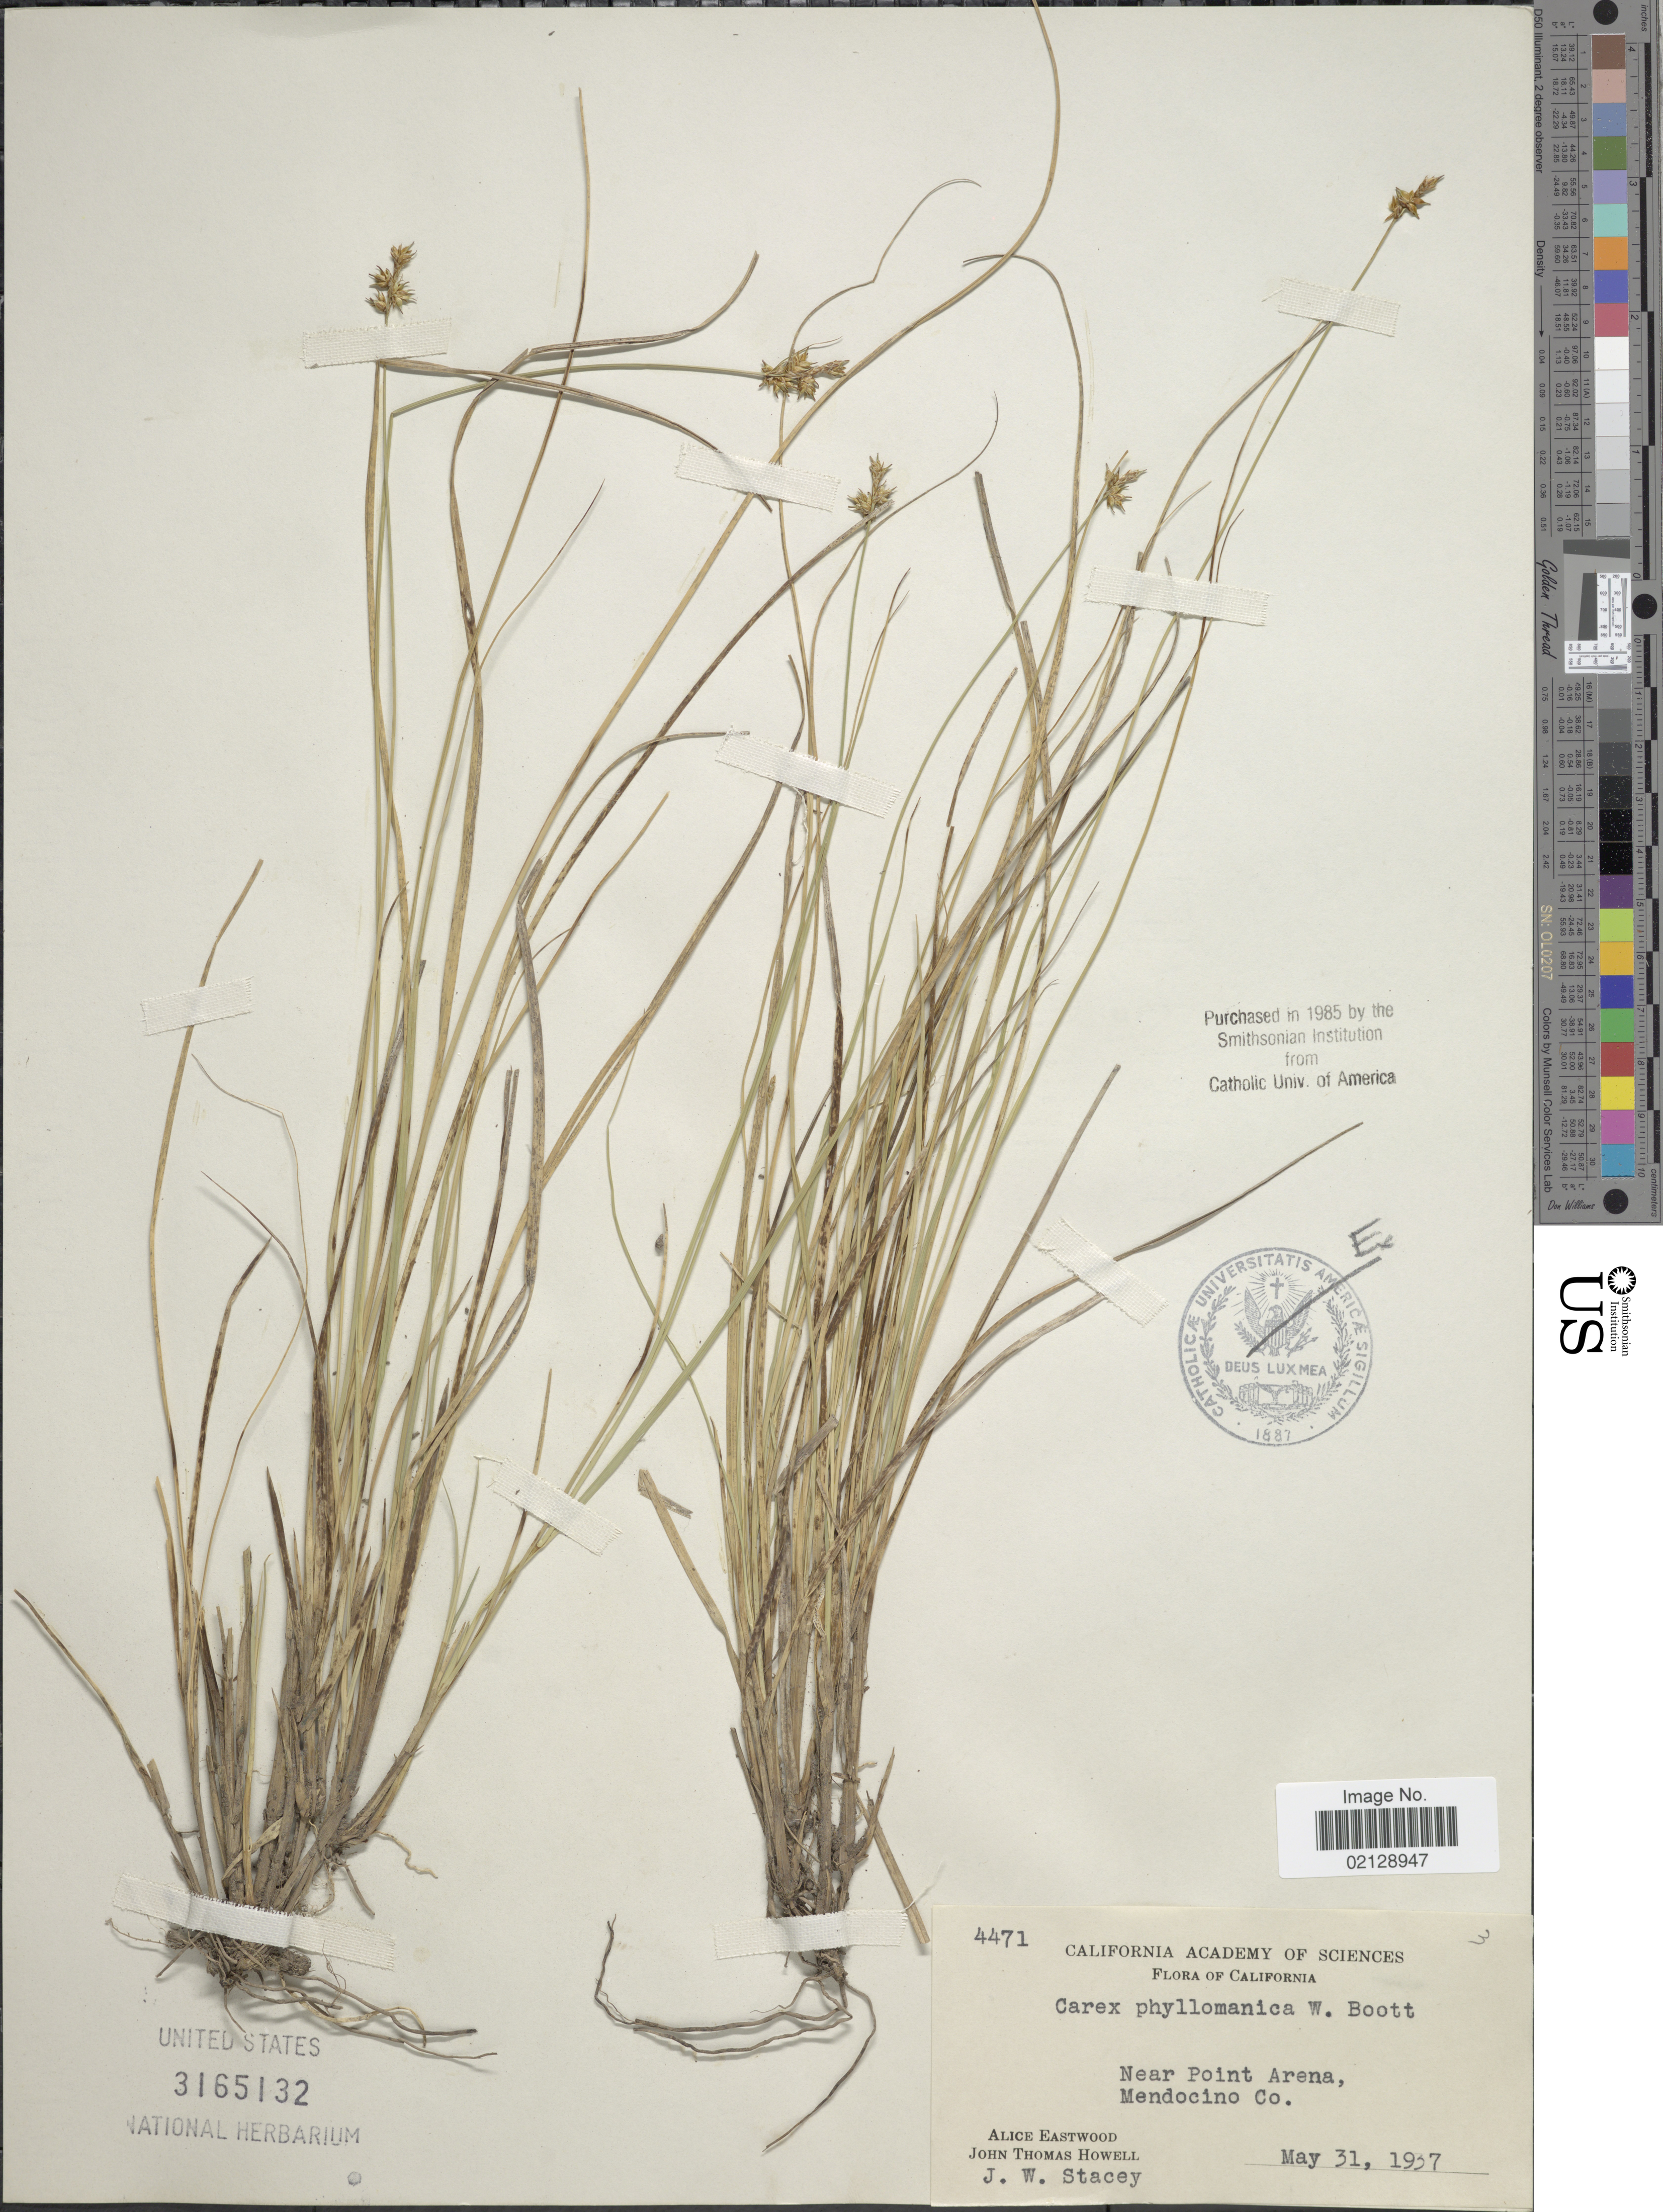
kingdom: Plantae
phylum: Tracheophyta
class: Liliopsida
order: Poales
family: Cyperaceae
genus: Carex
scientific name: Carex echinata subsp. phyllomanica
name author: (W. Boott) Reznicek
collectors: A. Eastwood, J. T. Howell & J. W. Stacey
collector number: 4471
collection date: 1937-05-31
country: United States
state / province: California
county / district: Mendocino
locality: Near Point Arena, Mendocino Co.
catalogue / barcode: US 3165132